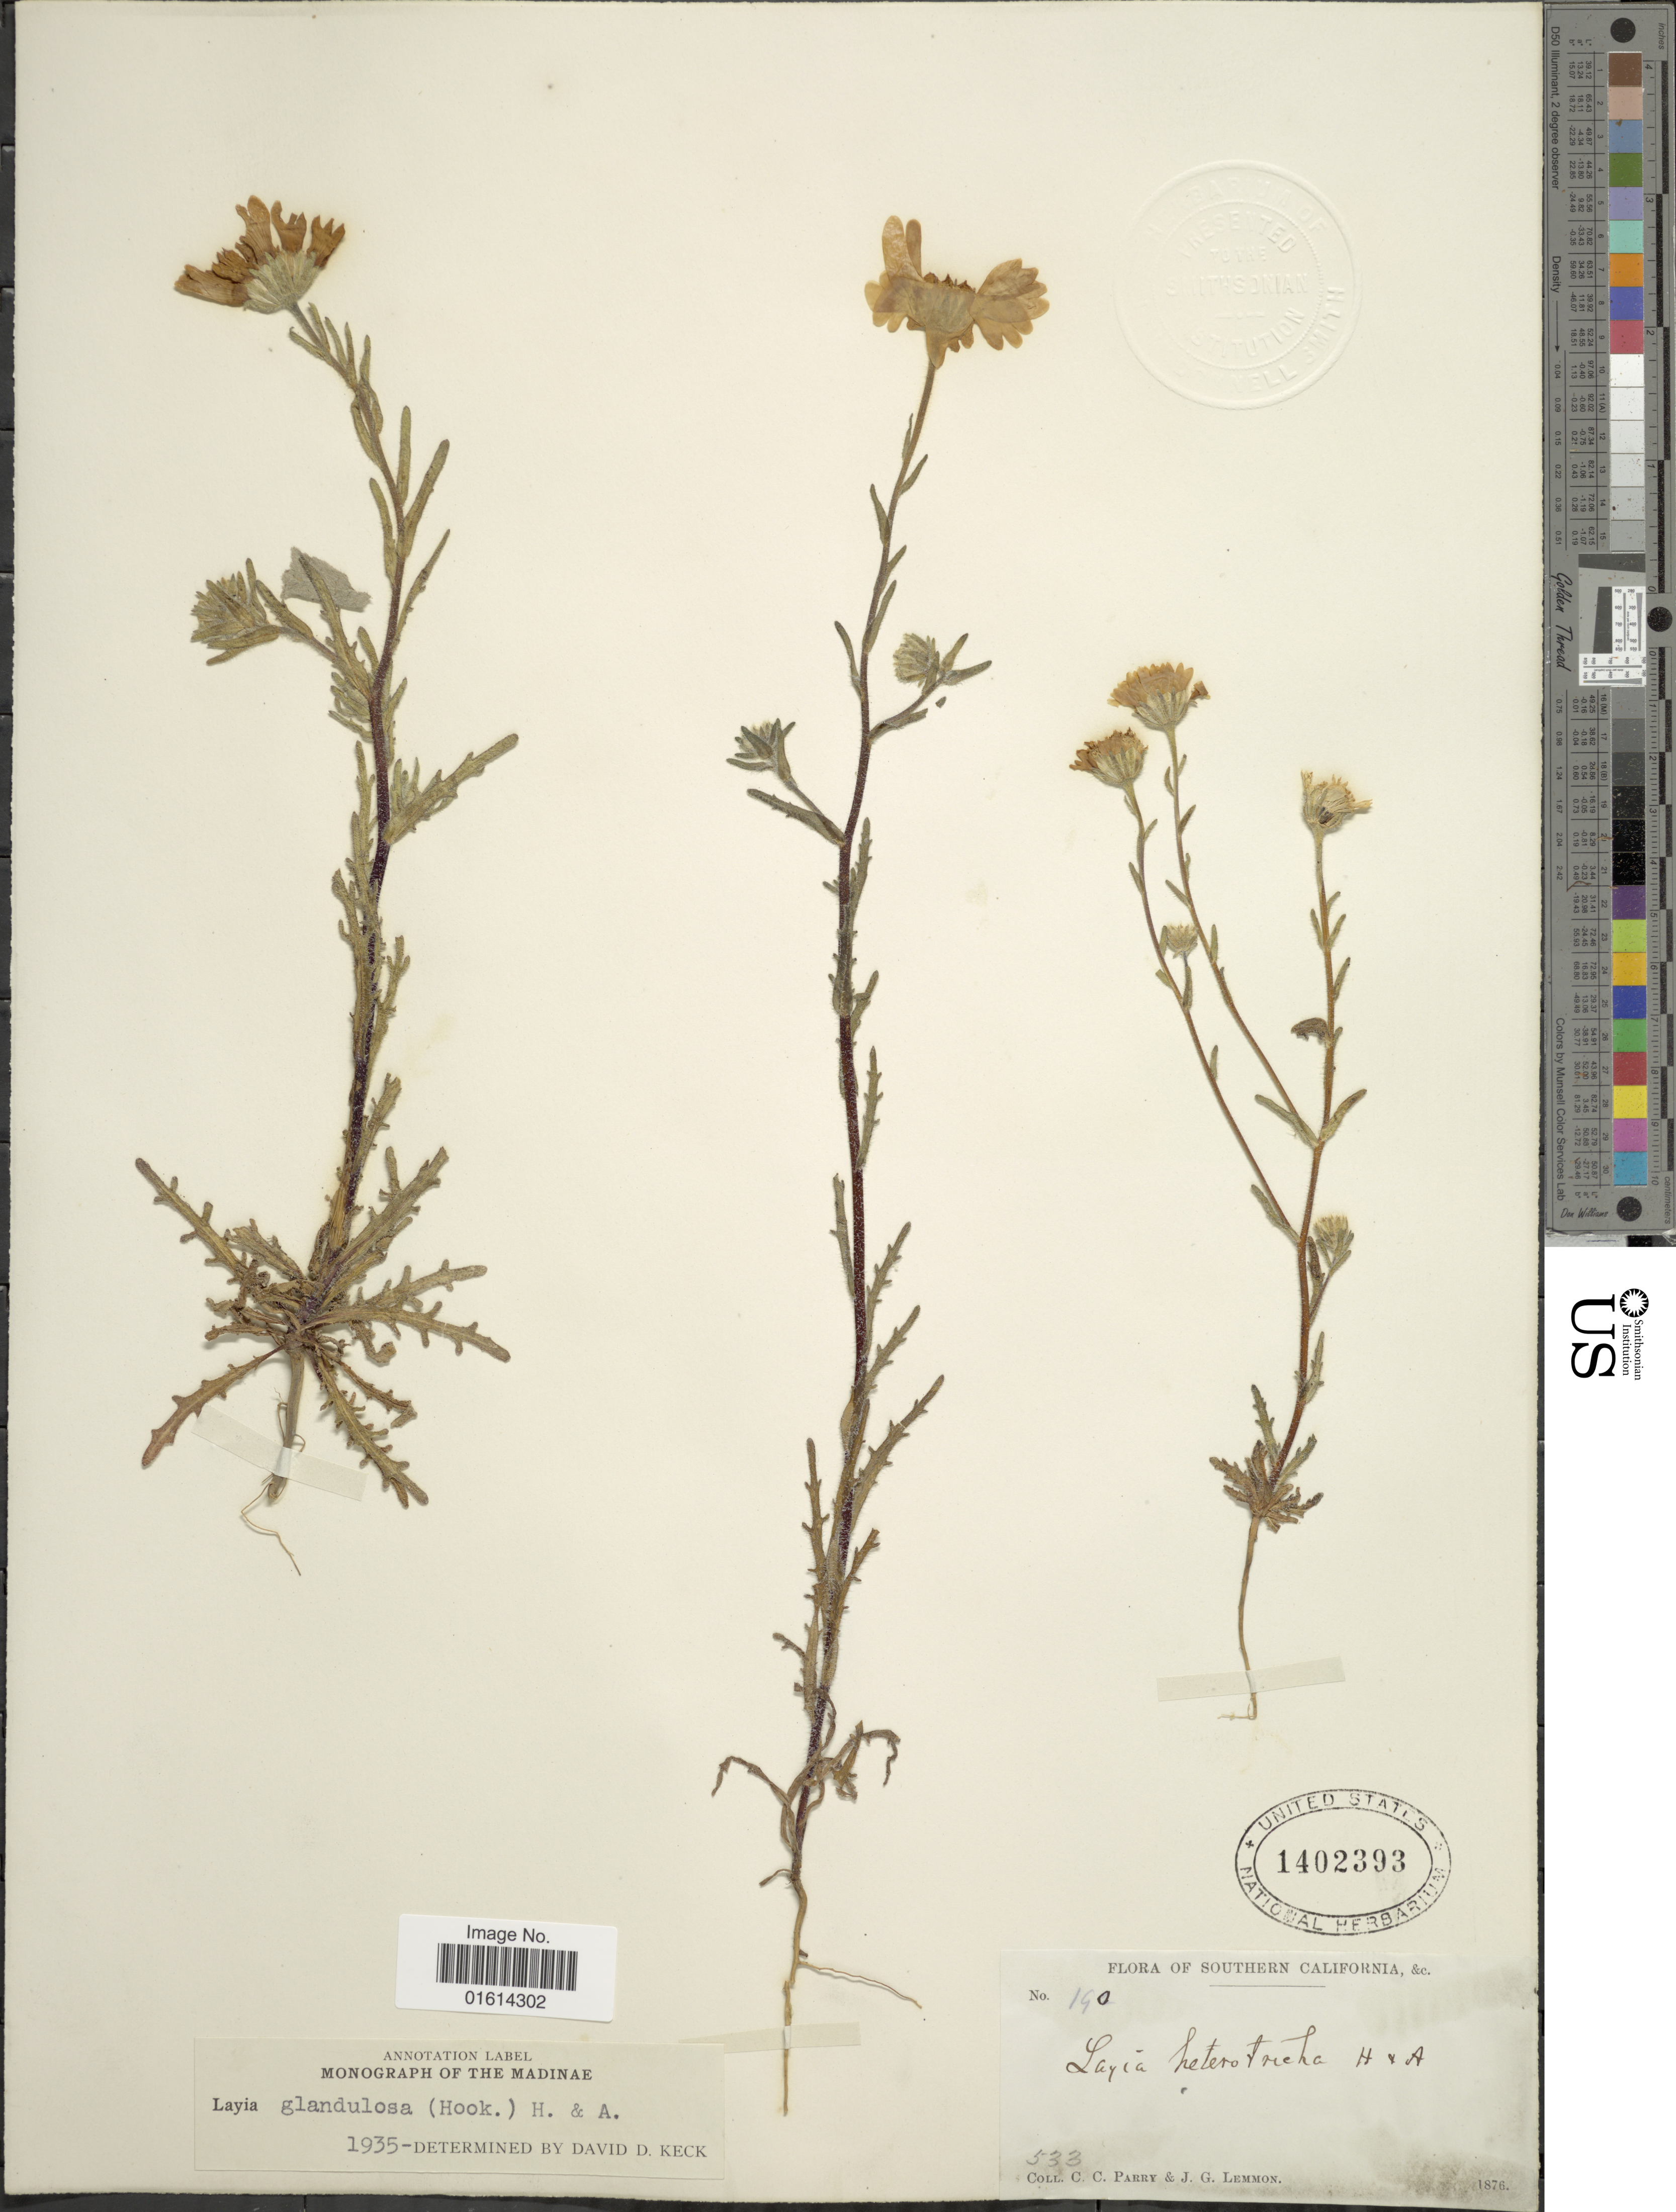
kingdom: Plantae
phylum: Tracheophyta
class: Magnoliopsida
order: Asterales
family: Asteraceae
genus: Layia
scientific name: Layia glandulosa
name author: Hook. & Arn.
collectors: C. C. Parry & J. Lemmon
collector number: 190*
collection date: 1876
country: United States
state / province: California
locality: Southern California, &c.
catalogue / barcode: US 1402393